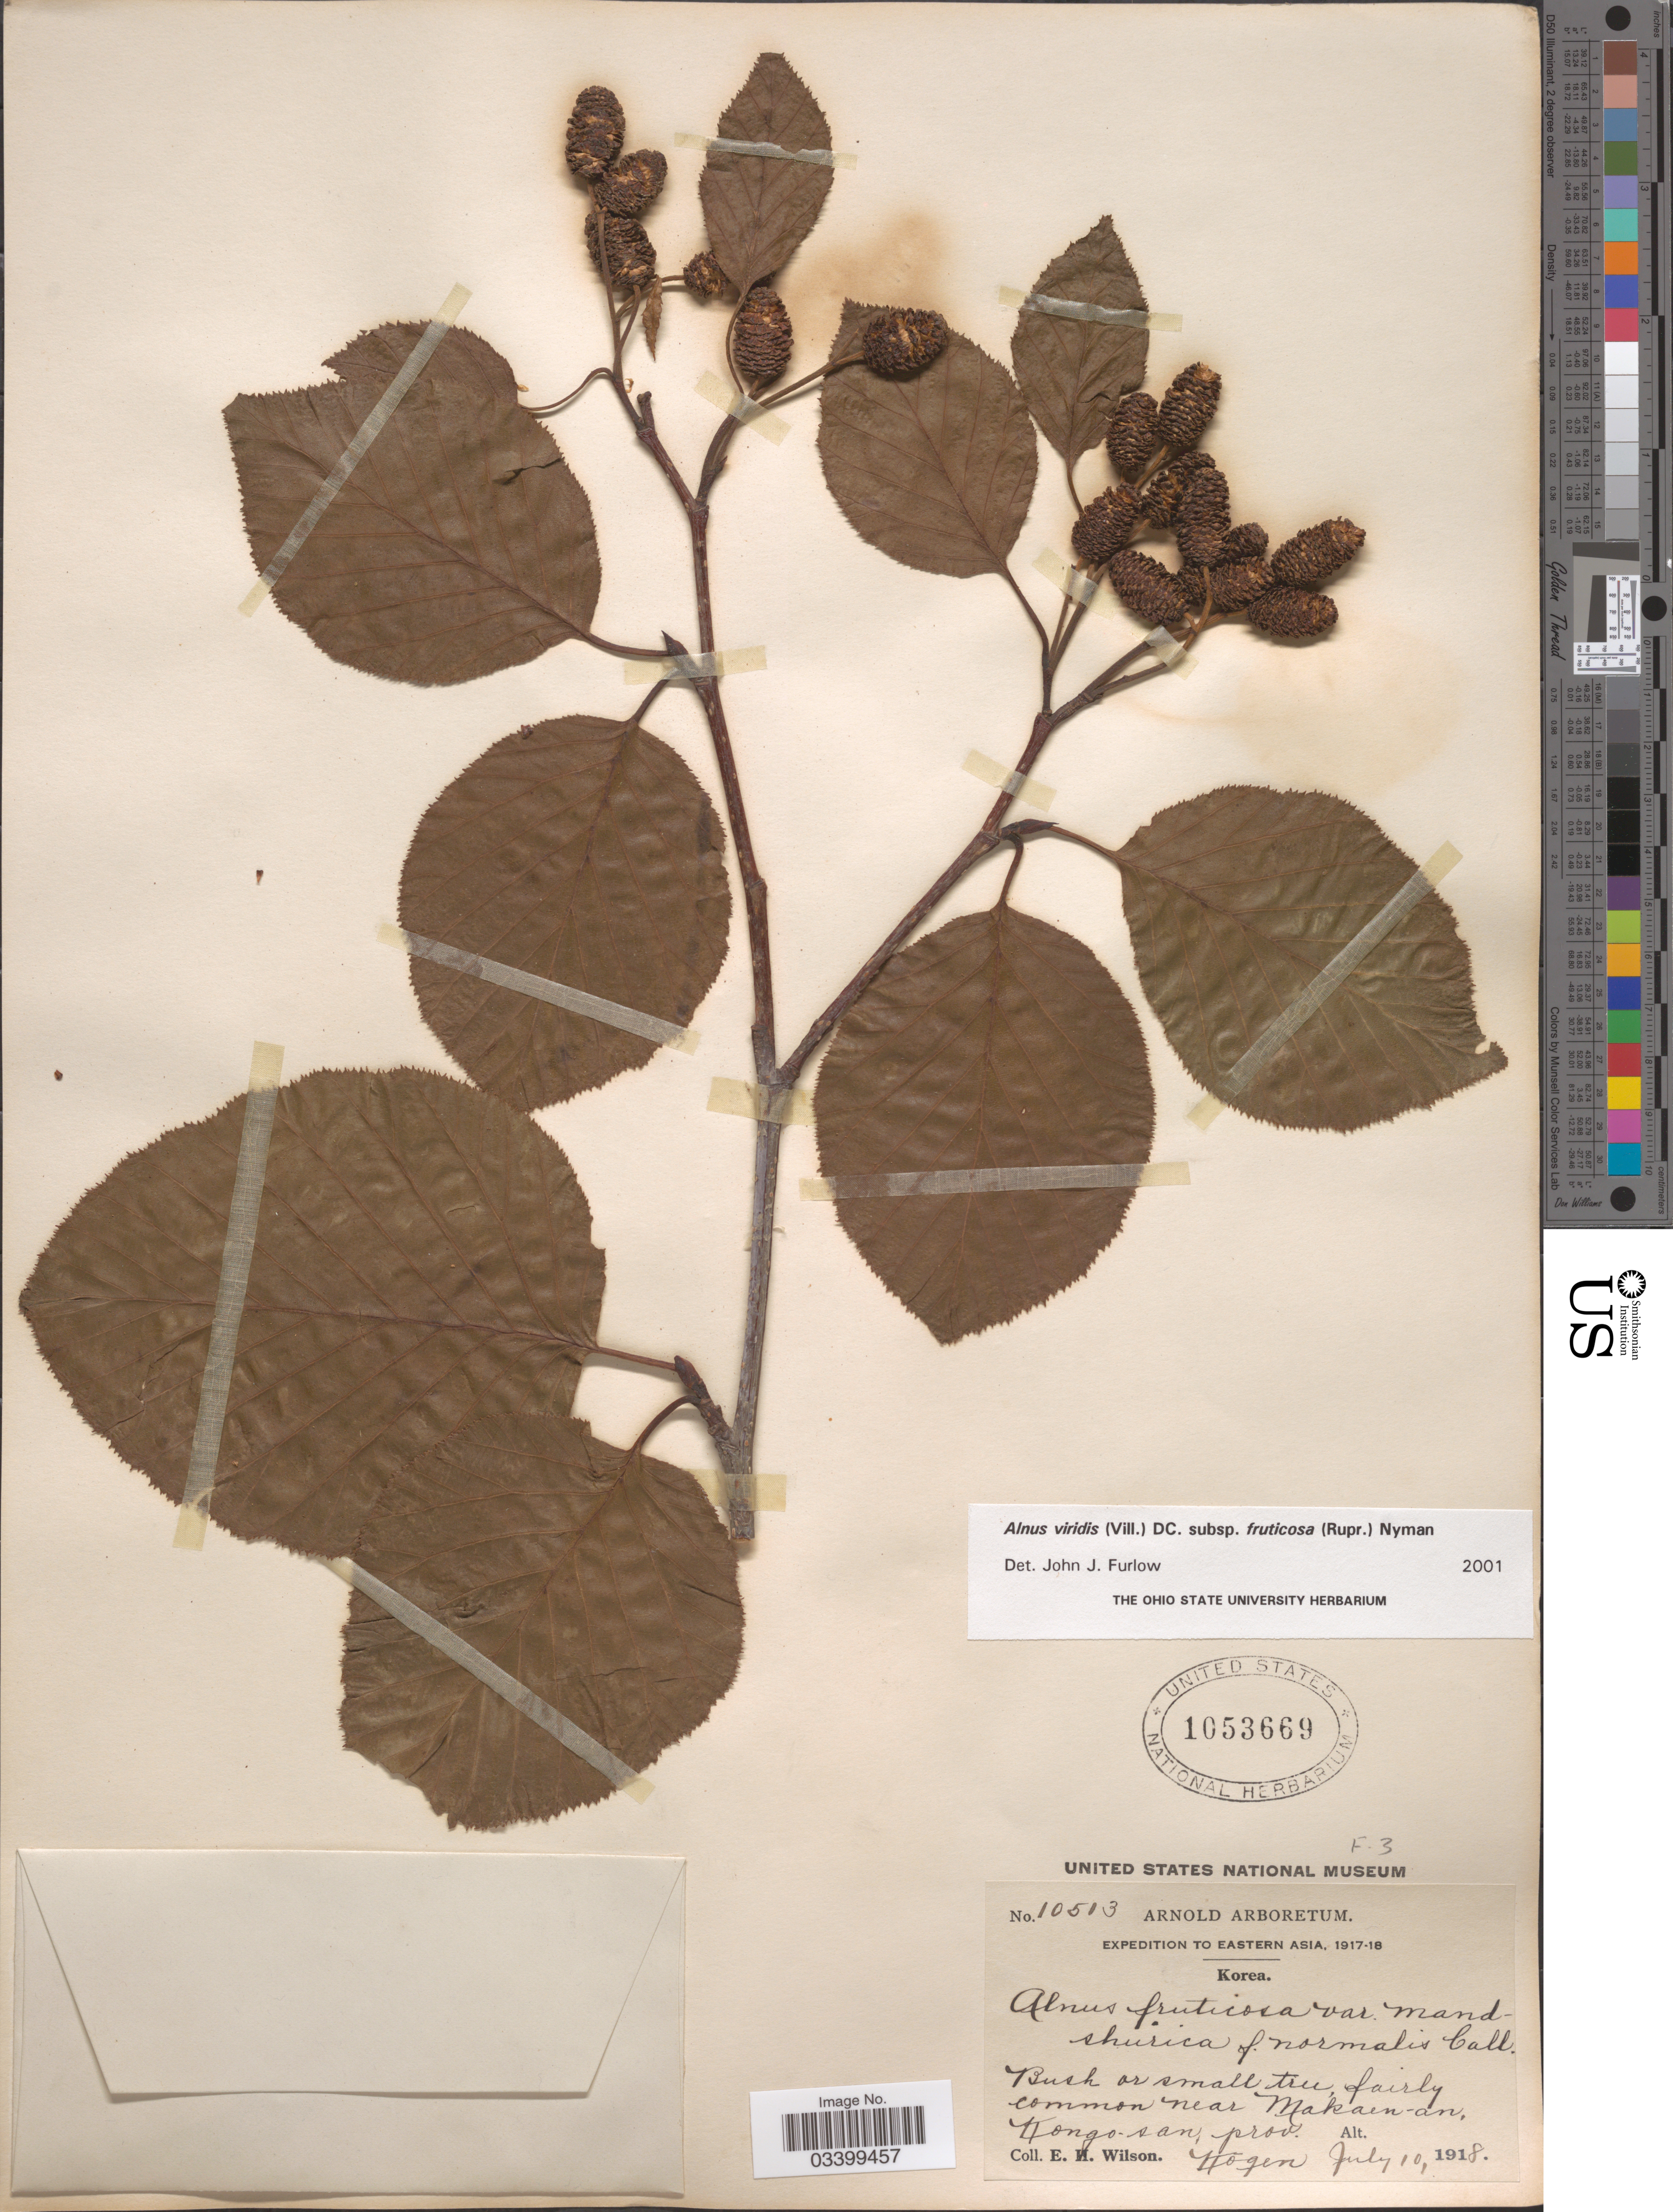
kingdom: Plantae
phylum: Tracheophyta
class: Magnoliopsida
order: Fagales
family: Betulaceae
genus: Alnus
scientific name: Alnus fruticosa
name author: Rupr.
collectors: E. Wilson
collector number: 10513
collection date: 1918-07-10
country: North Korea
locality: Eastern Asia. Korea. Common near Makaen-an, Kongo-san, prov. Kogen.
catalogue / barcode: US 1053669